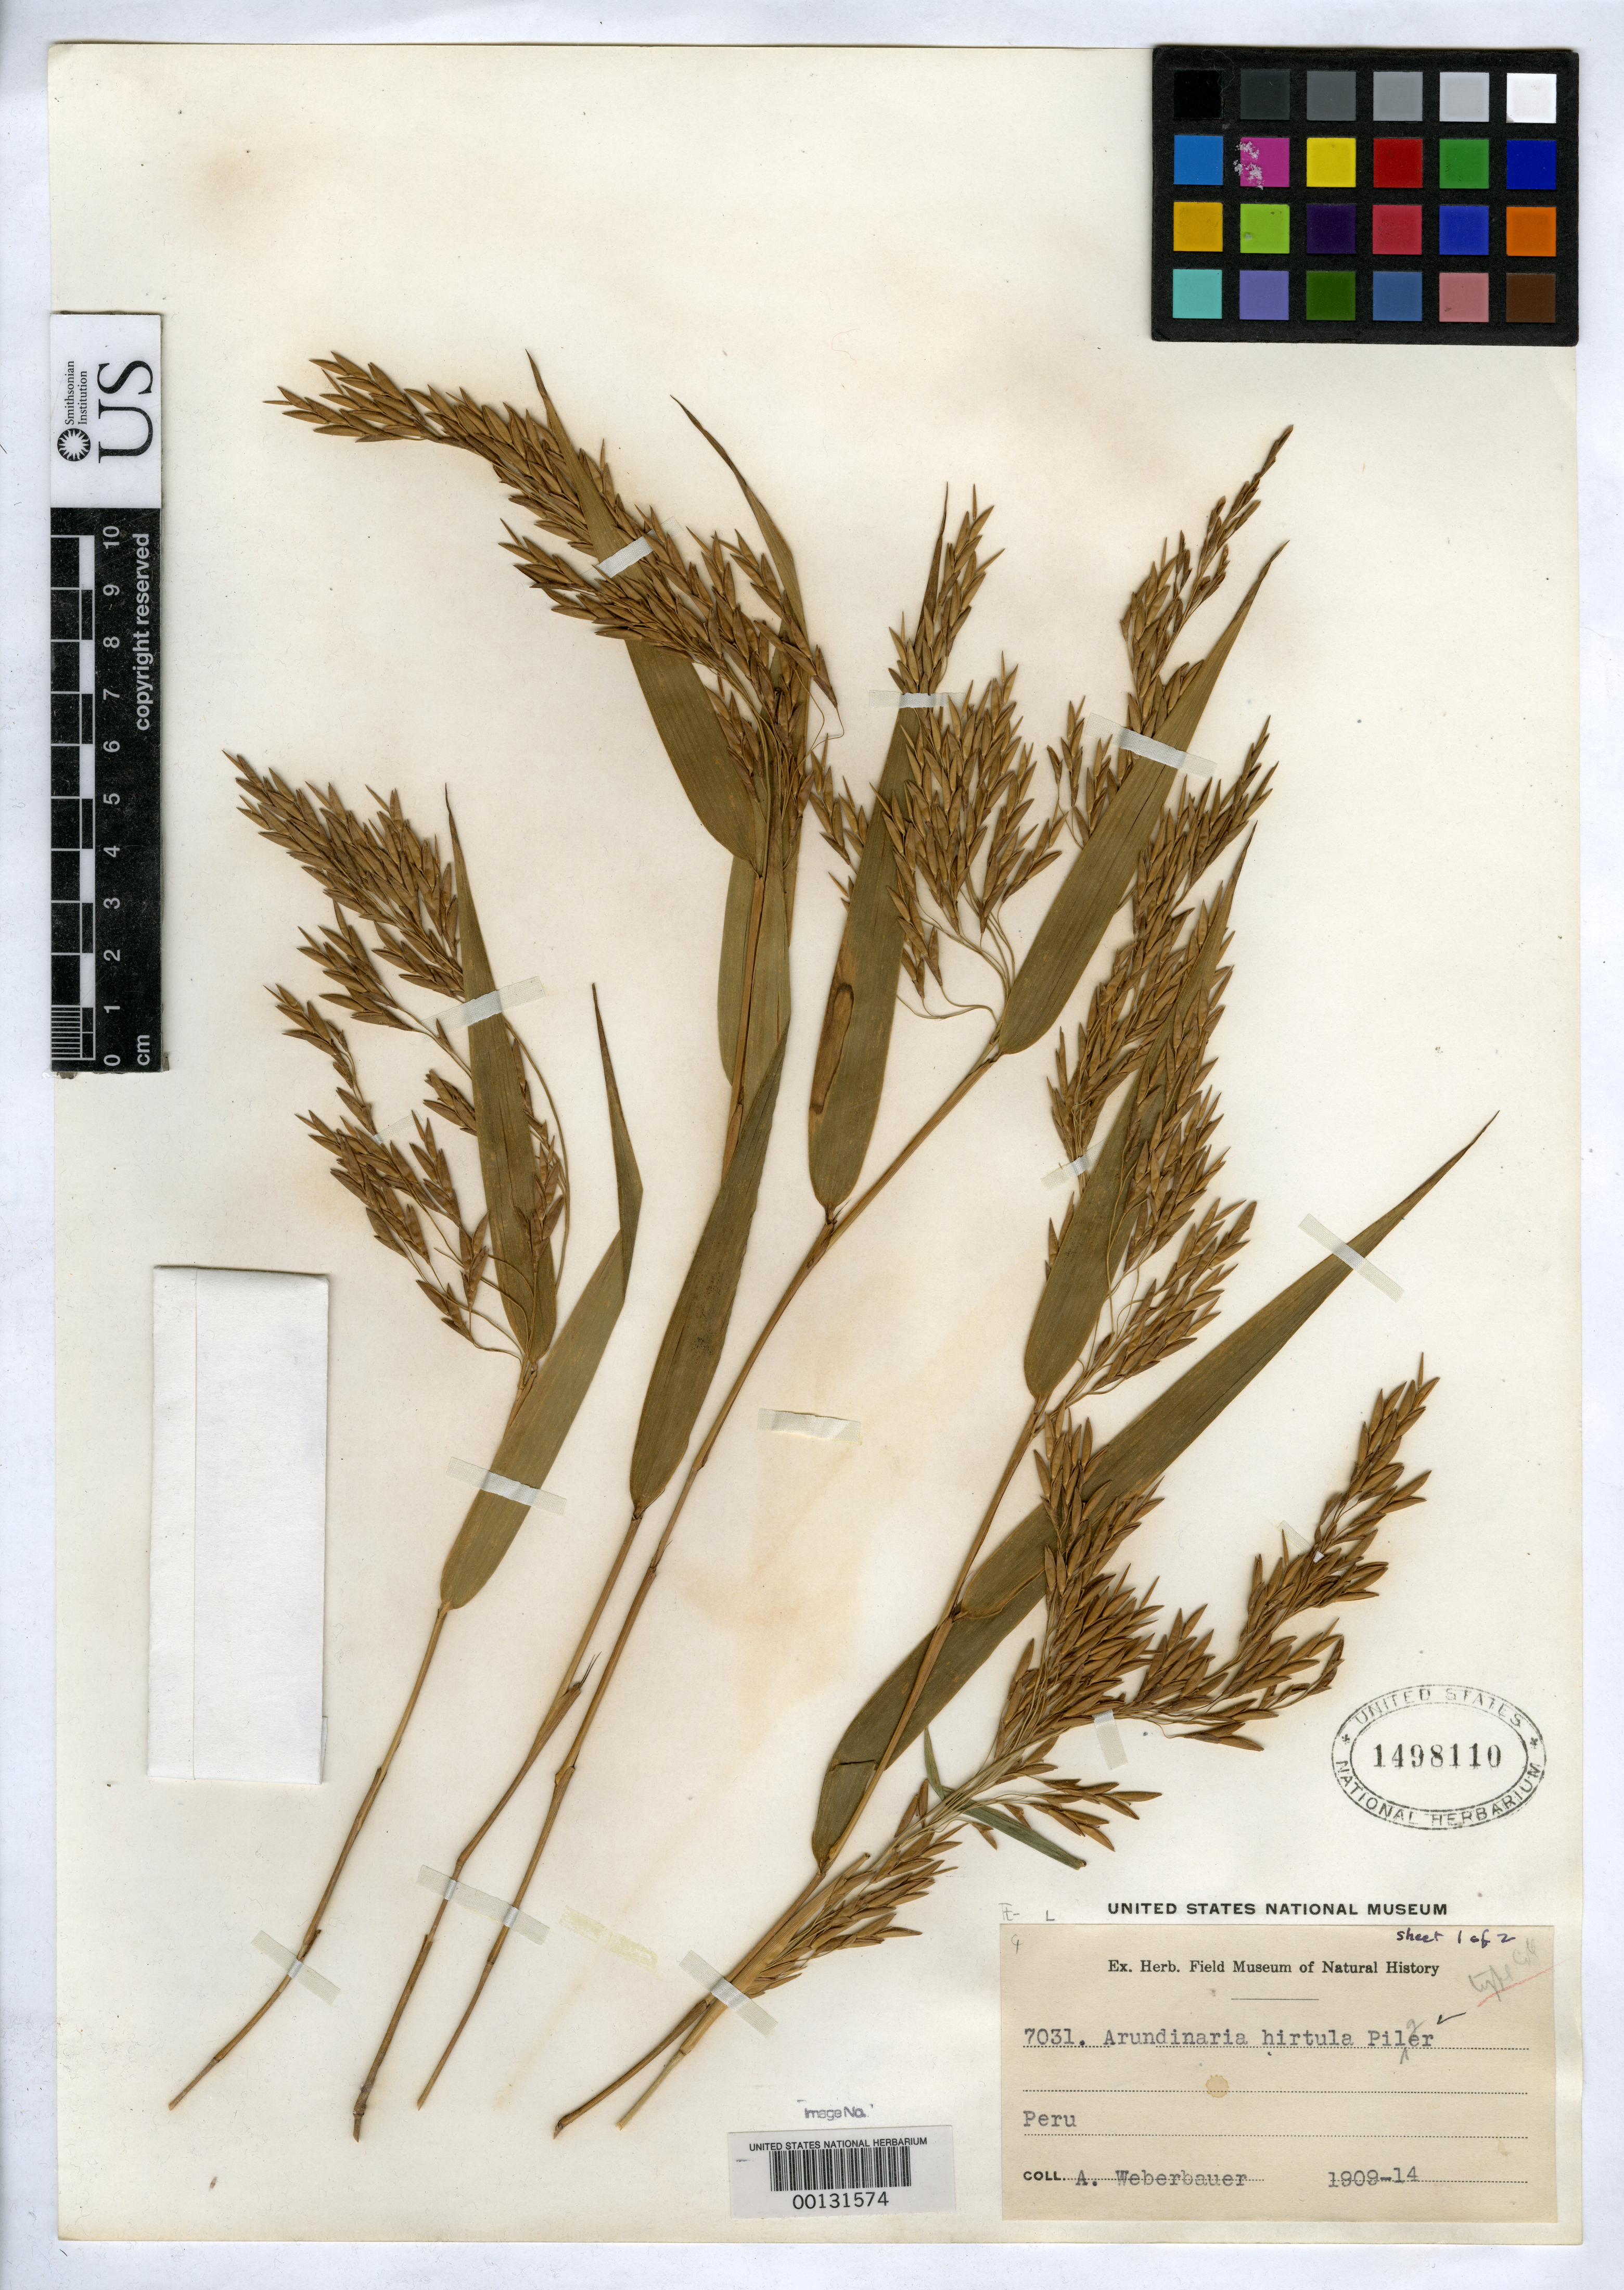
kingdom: Plantae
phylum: Tracheophyta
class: Liliopsida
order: Poales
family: Poaceae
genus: Arundinaria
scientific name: Arundinaria hirtula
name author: Pilg.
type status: Type Collection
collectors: A. Weberbauer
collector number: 7031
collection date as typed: Aug 1914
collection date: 1914-08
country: Peru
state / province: La Libertad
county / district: Pataz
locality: Talsystem des Mixiollo.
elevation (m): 3100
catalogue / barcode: US 1498110